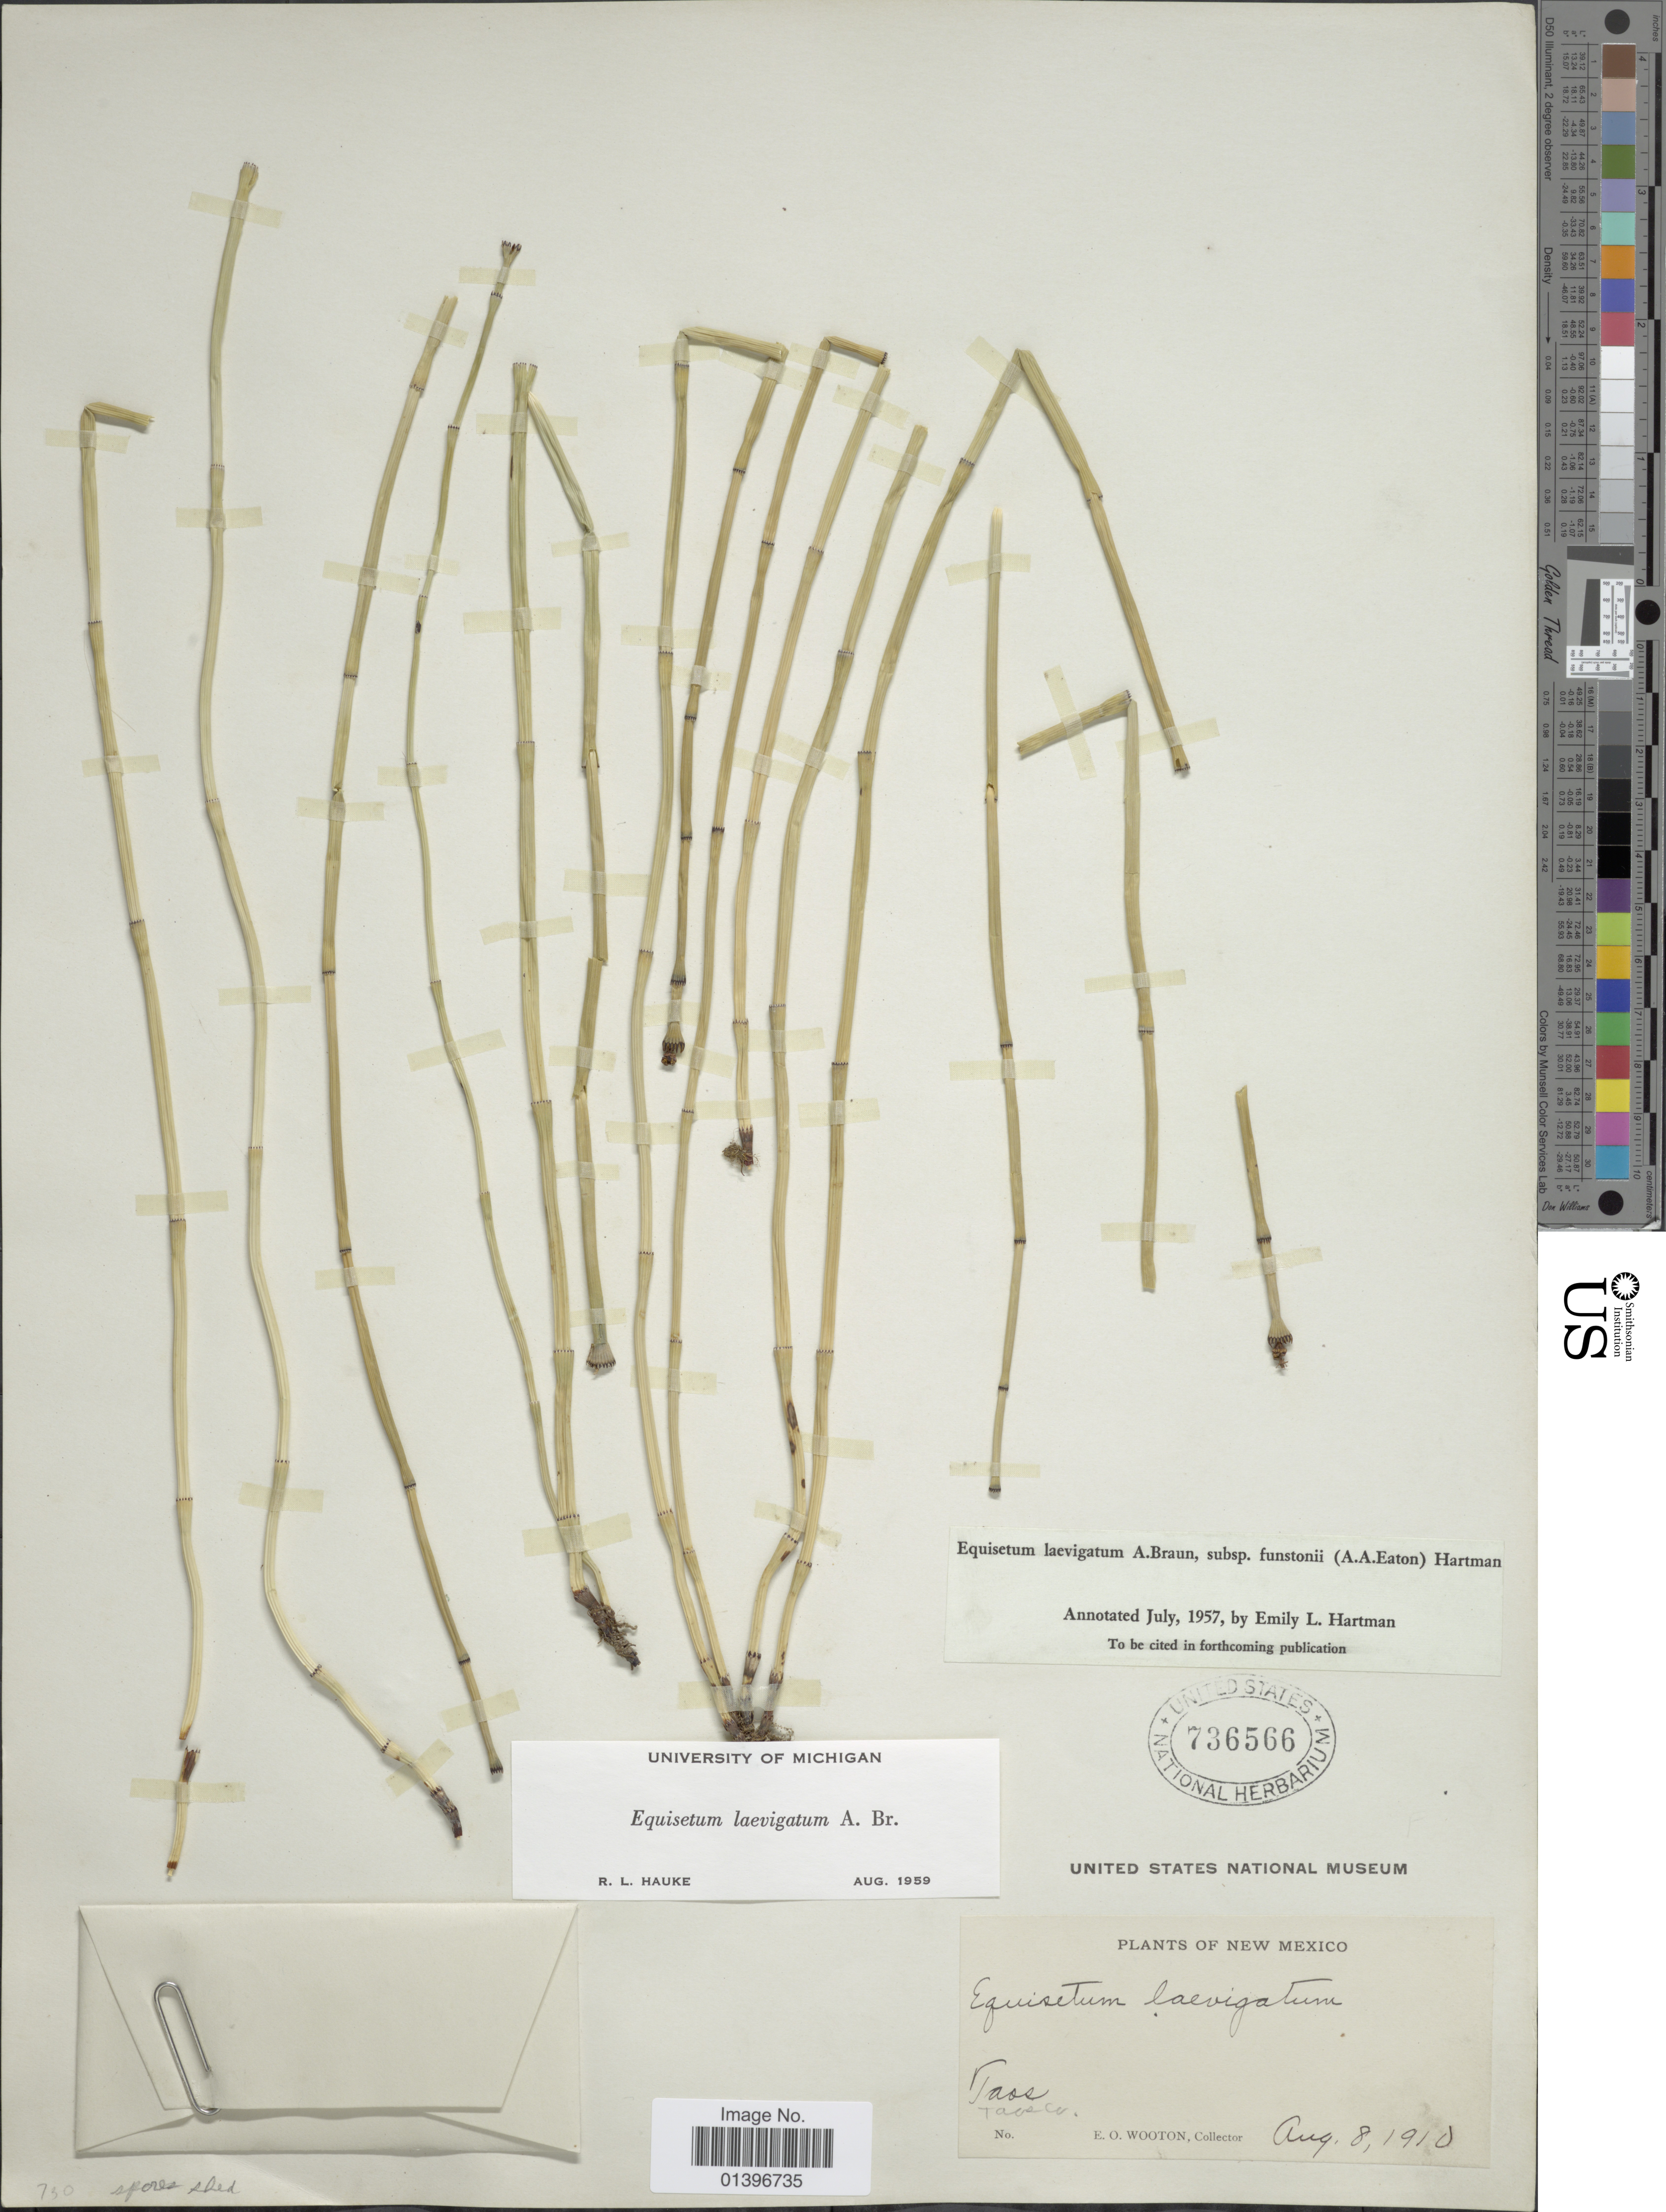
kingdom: Plantae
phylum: Tracheophyta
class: Polypodiopsida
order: Equisetales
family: Equisetaceae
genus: Equisetum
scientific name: Equisetum laevigatum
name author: A. Braun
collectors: E. O. Wooton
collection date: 1910-08-08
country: United States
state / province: New Mexico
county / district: Taos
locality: Taos, Taos Co.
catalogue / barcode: US 736566